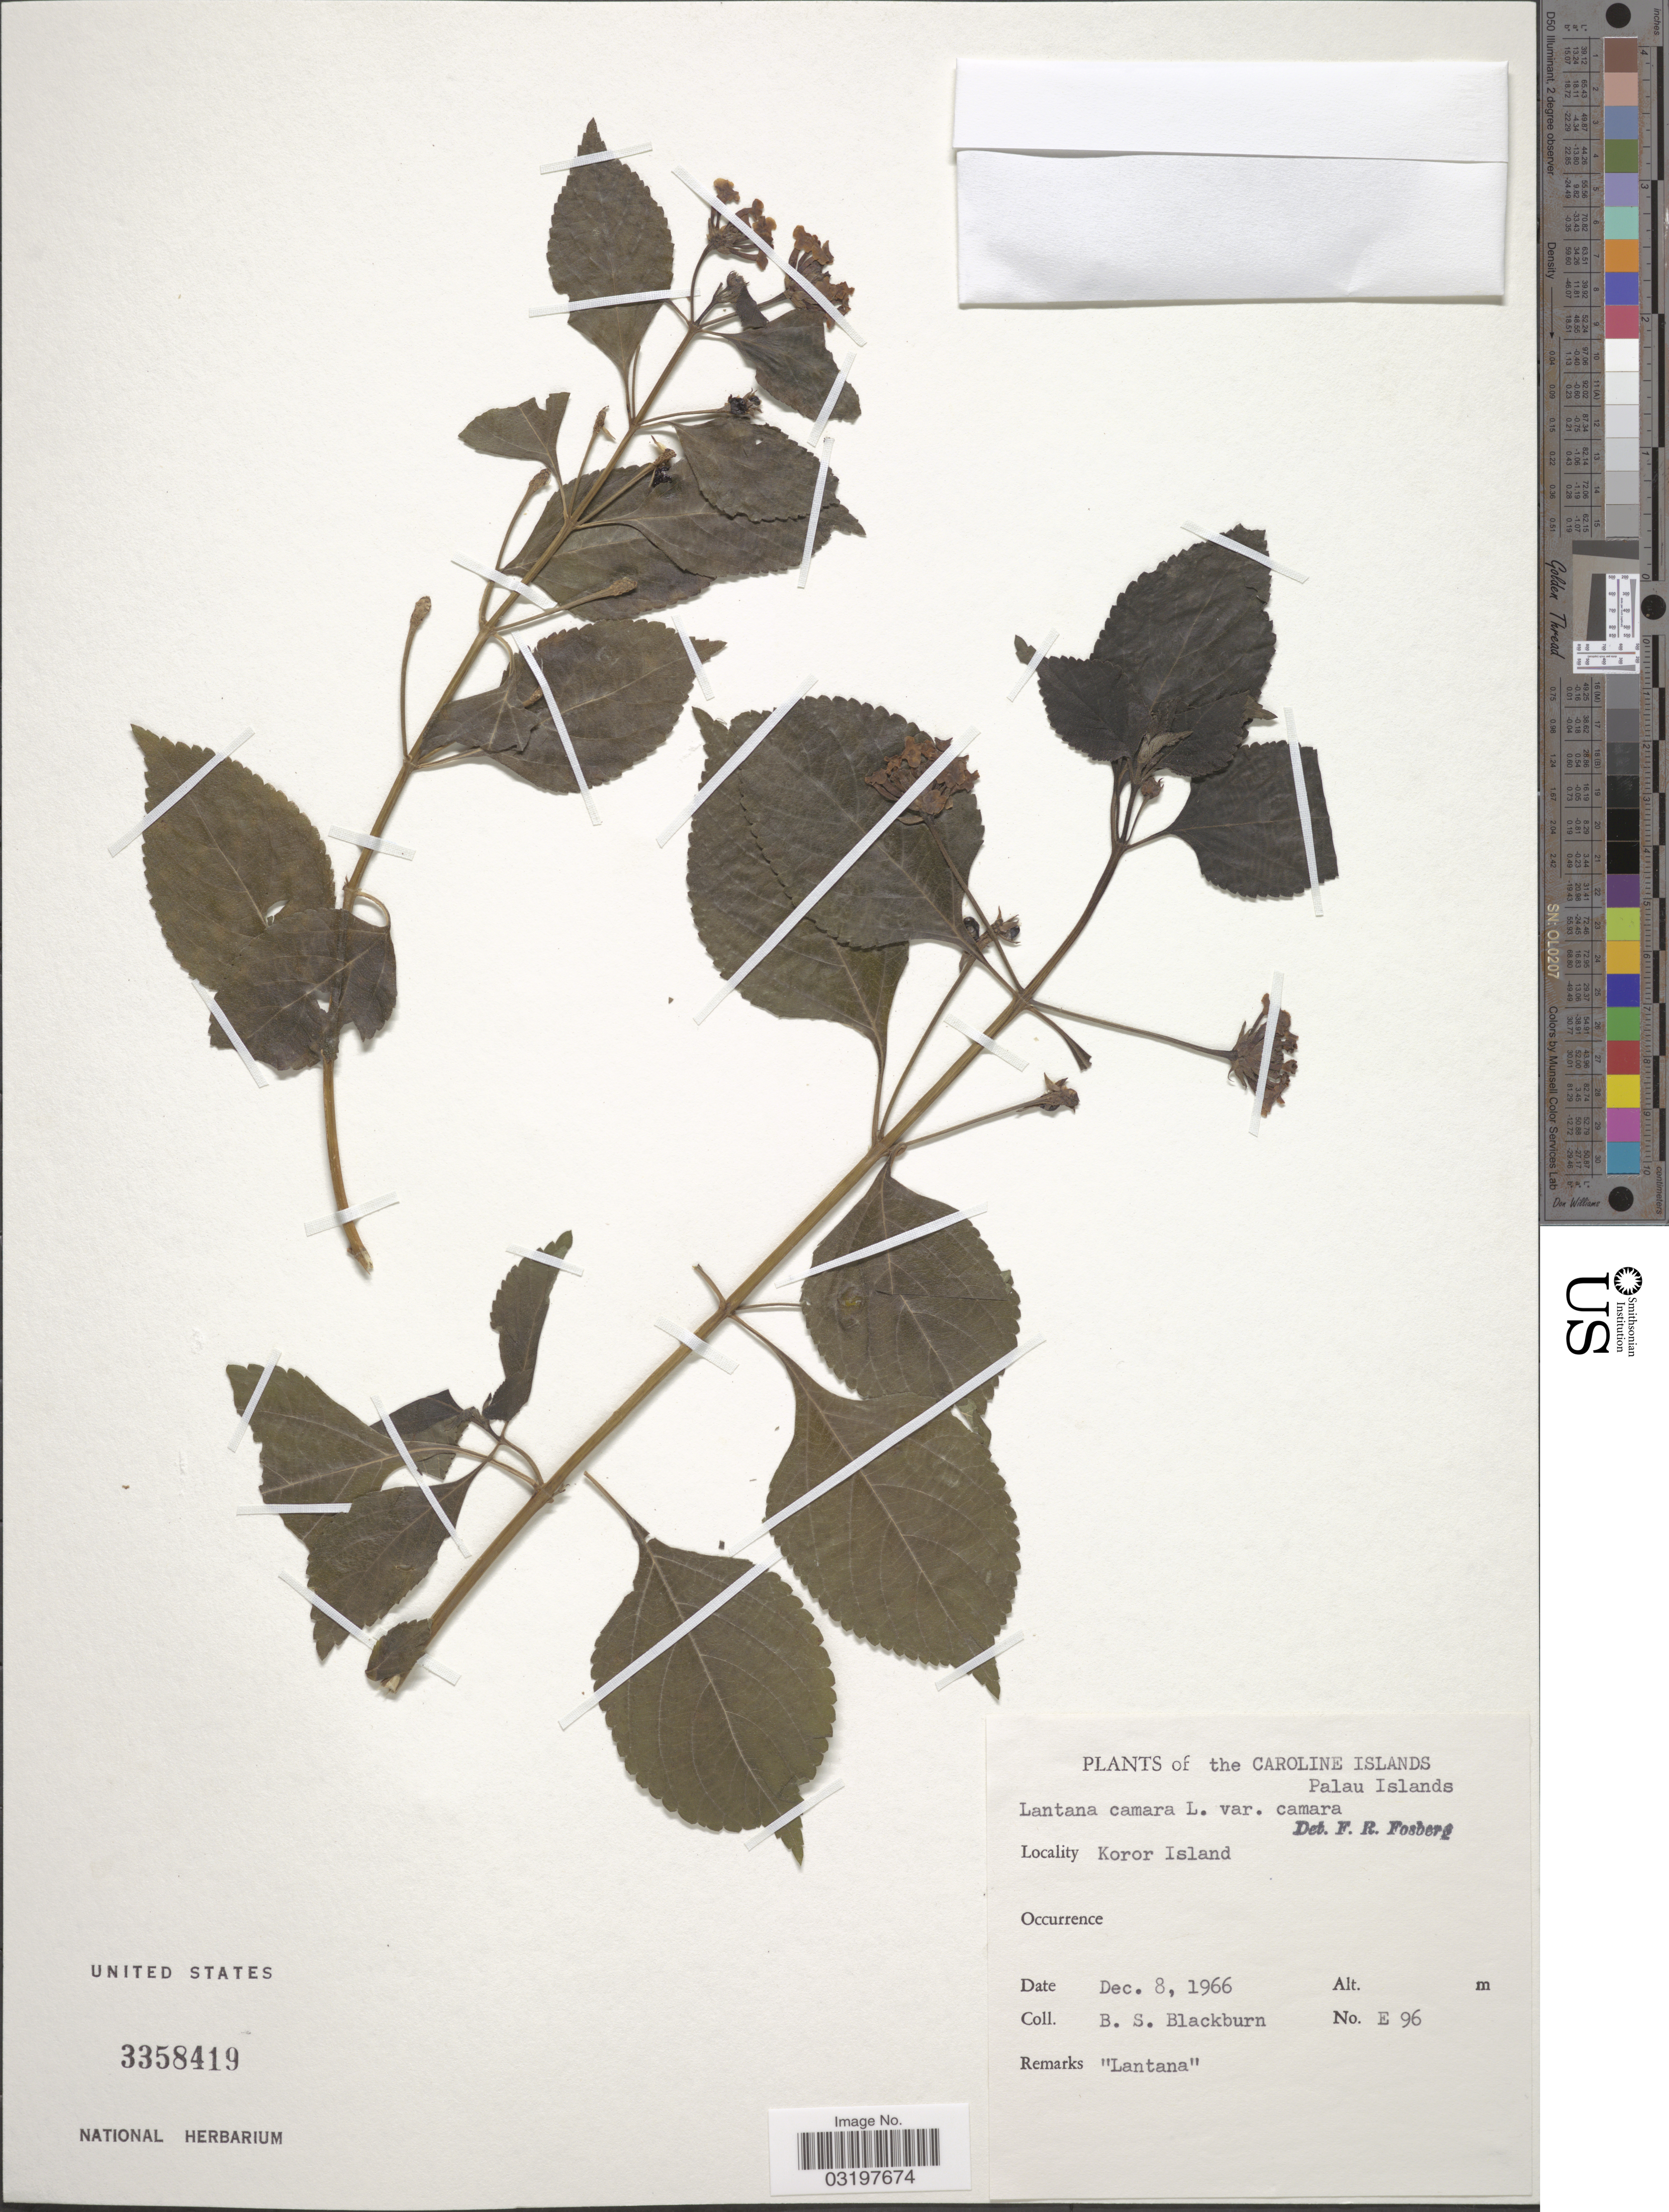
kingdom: Plantae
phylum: Tracheophyta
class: Magnoliopsida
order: Lamiales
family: Verbenaceae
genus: Lantana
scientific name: Lantana camara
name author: L.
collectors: B. S. Blackburn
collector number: E96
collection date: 1966-12-08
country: Palau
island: Oreor [Koror]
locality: The Caroline Islands, Palau Islands, Koror Island.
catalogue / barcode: US 3358419